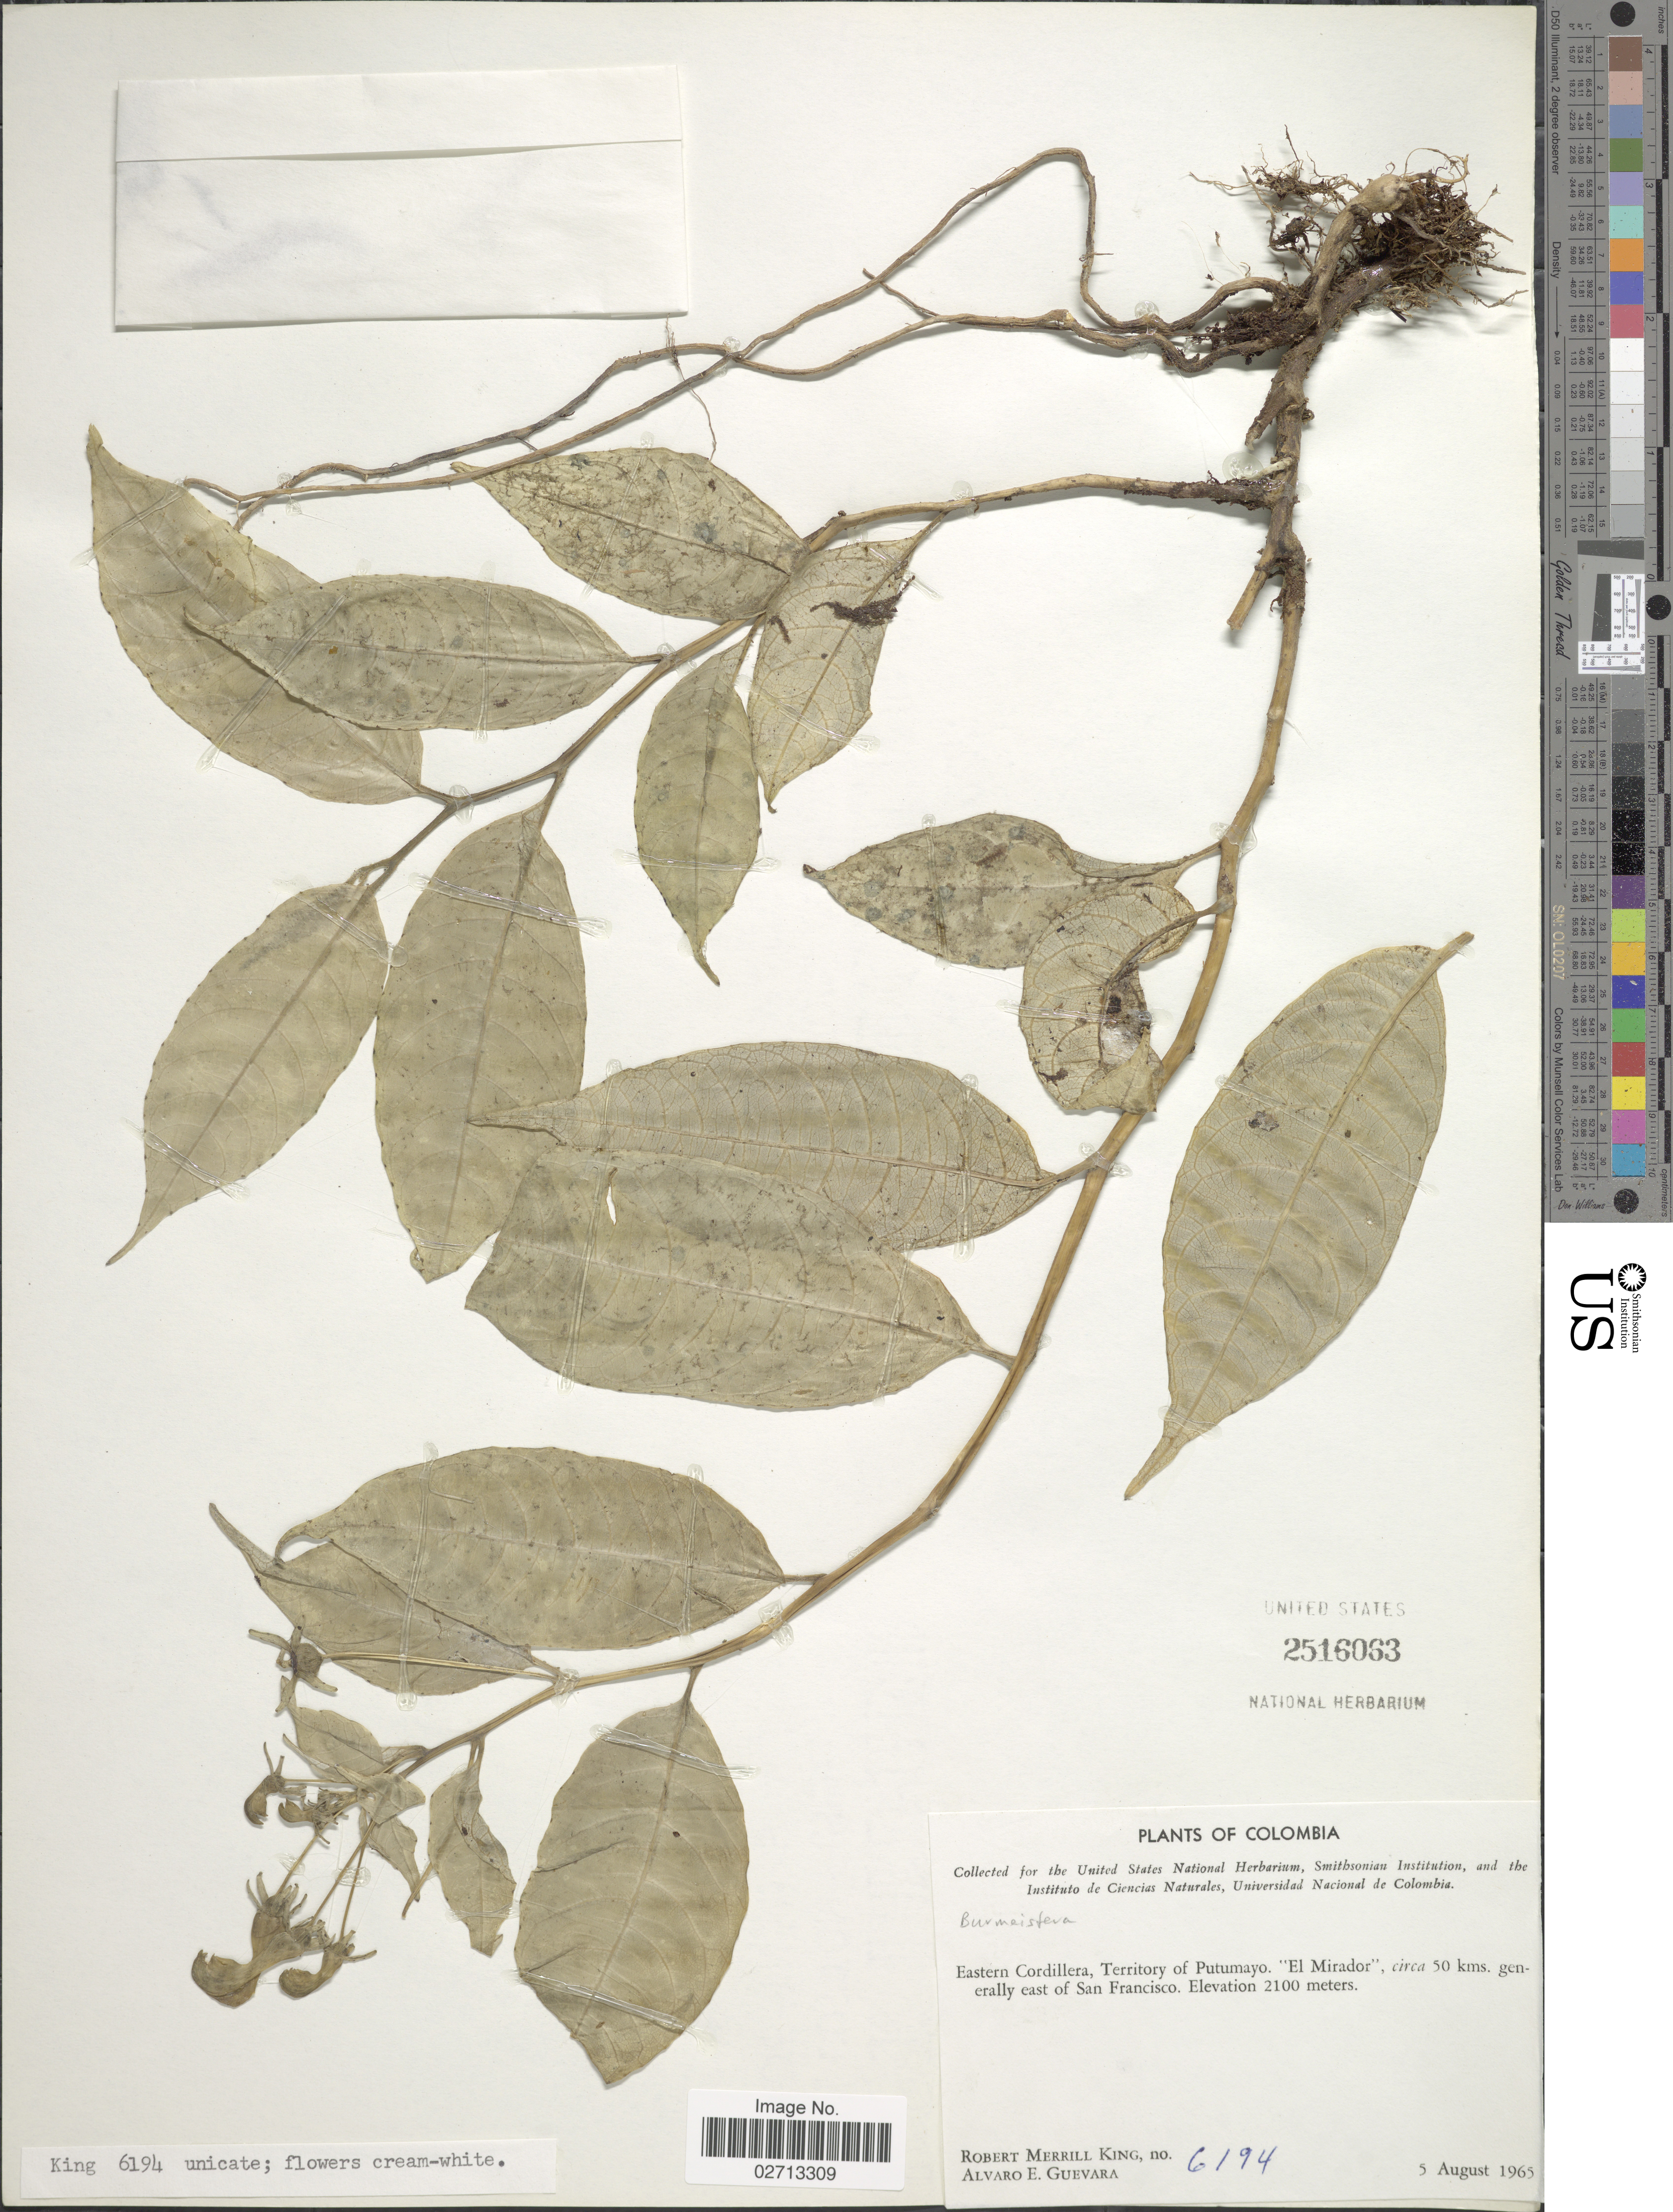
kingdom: Plantae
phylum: Tracheophyta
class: Magnoliopsida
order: Asterales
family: Campanulaceae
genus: Burmeistera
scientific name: Burmeistera sp.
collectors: R. M. King & A. E. Guevara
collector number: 6194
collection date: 1965-08-05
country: Colombia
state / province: Putumayo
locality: Eastern Cordillera, Territory of Putumayo."El Mirador", circa 50 kms. generally east of San Francisco.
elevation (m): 2100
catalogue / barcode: US 2516063